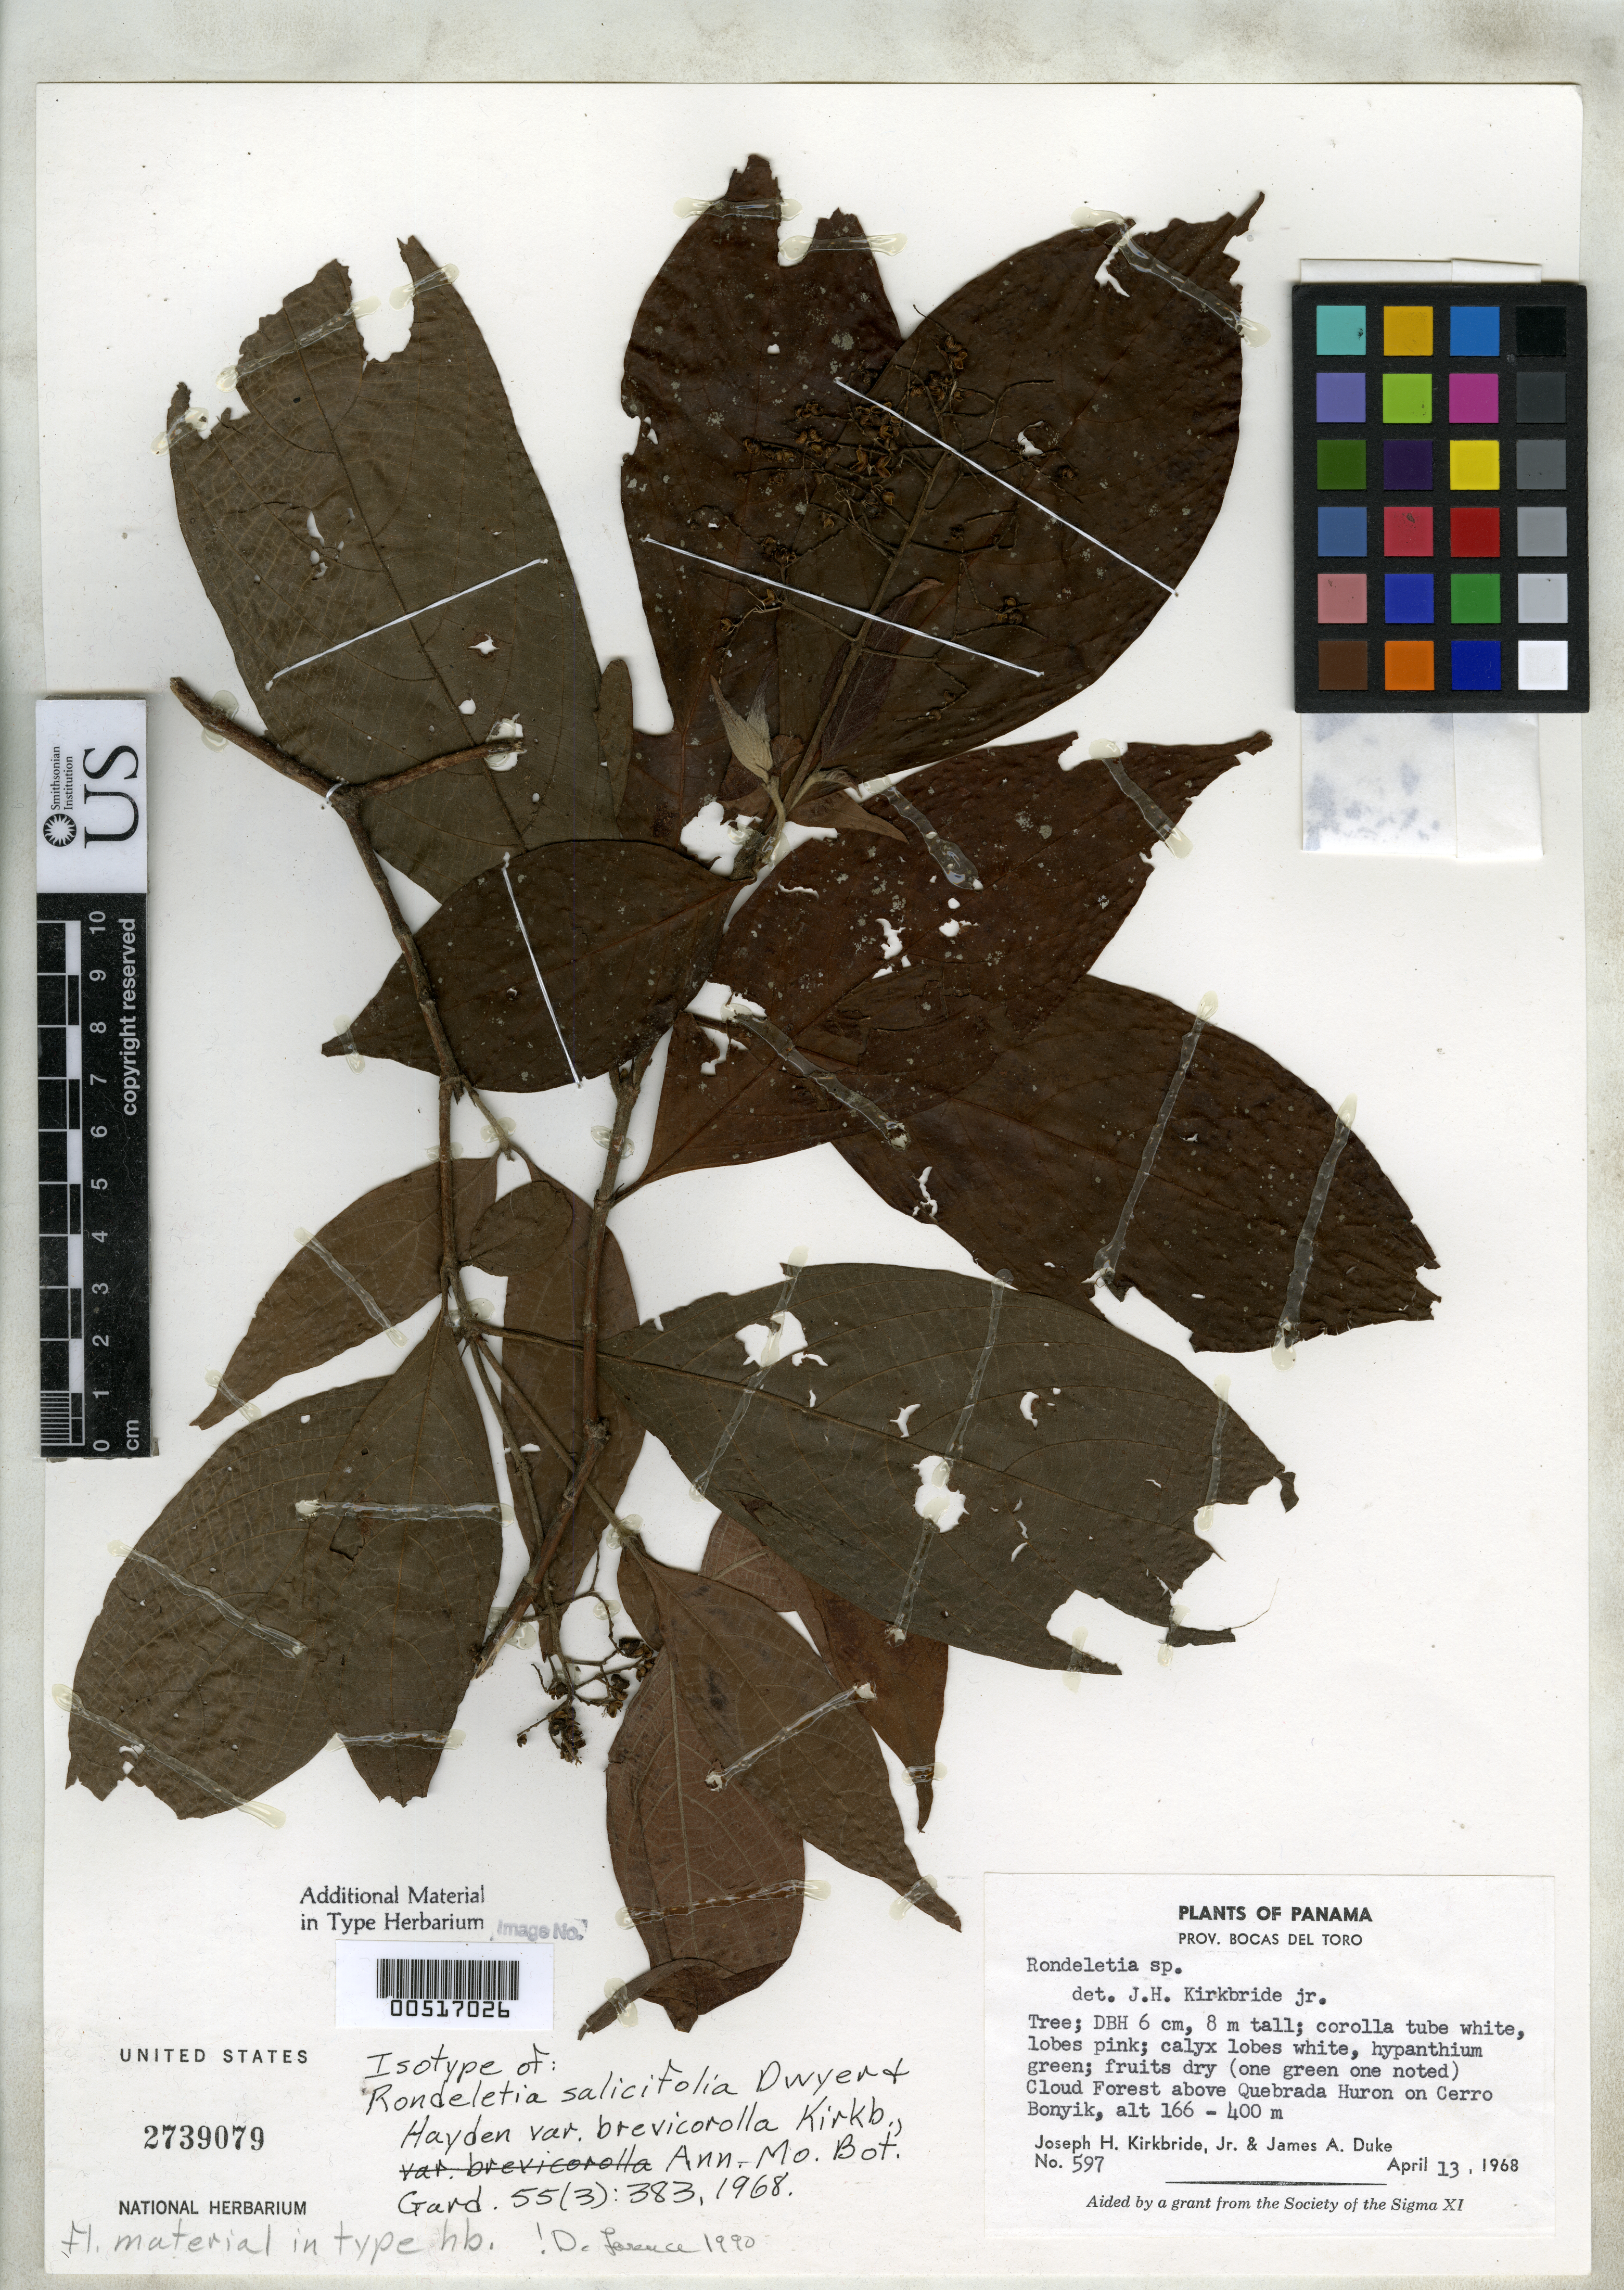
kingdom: Plantae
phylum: Tracheophyta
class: Magnoliopsida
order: Gentianales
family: Rubiaceae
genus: Rondeletia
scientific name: Rondeletia salicifolia subsp. brevicorolla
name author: J.H. Kirkbr.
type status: Isotype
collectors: J. H. Kirkbride & J. A. Duke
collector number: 597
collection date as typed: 13 Apr 1968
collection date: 1968-04-13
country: Panama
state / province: Bocas del Toro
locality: Cloud forest above Quebrada Huron on Cerro Bonyik.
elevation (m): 166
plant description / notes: Annotated as "var. brevicorolla" but name published at rank of subspecies.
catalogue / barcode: US 2739079